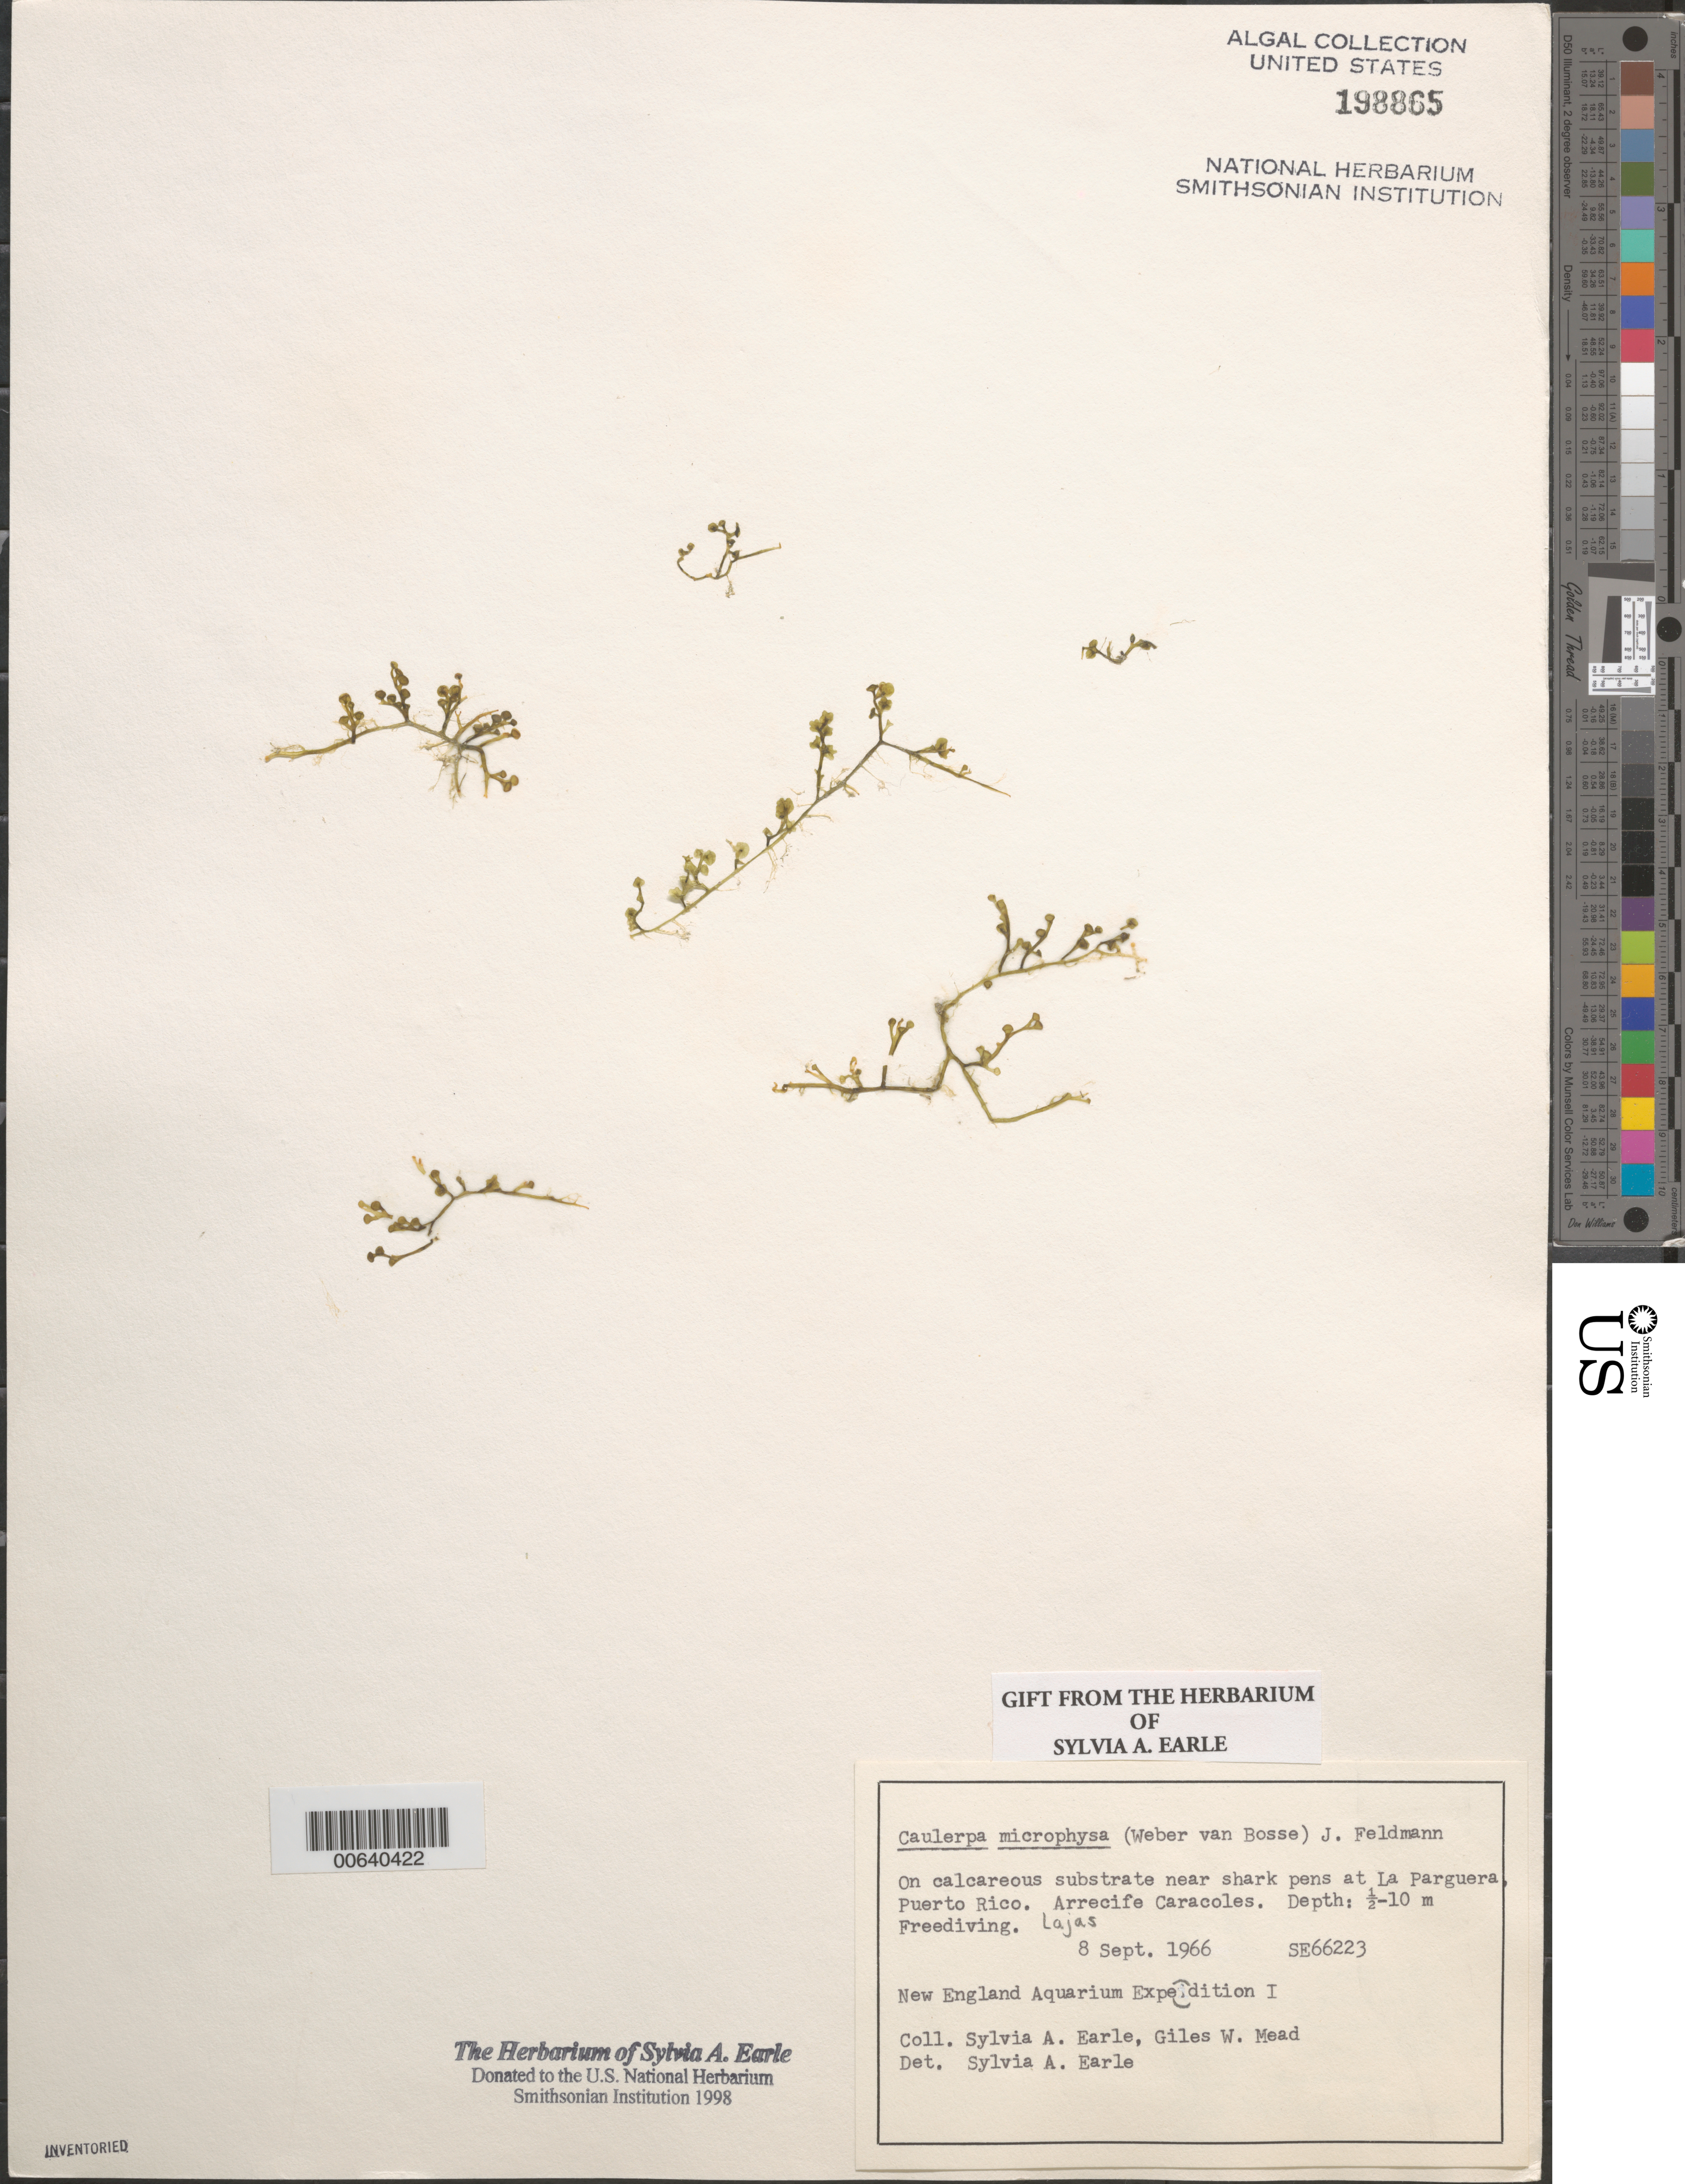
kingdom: Plantae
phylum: Chlorophyta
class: Ulvophyceae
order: Bryopsidales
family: Caulerpaceae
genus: Caulerpa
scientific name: Caulerpa microphysa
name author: (Weber Bosse) Feldmann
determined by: Earle, S. A.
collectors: S. A. Earle & G. W. Mead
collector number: Se 66223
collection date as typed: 08 Sep 1966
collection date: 1966-09-08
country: Puerto Rico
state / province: Lajas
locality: La Parguera, Arrecife Caracoles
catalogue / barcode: US 198865